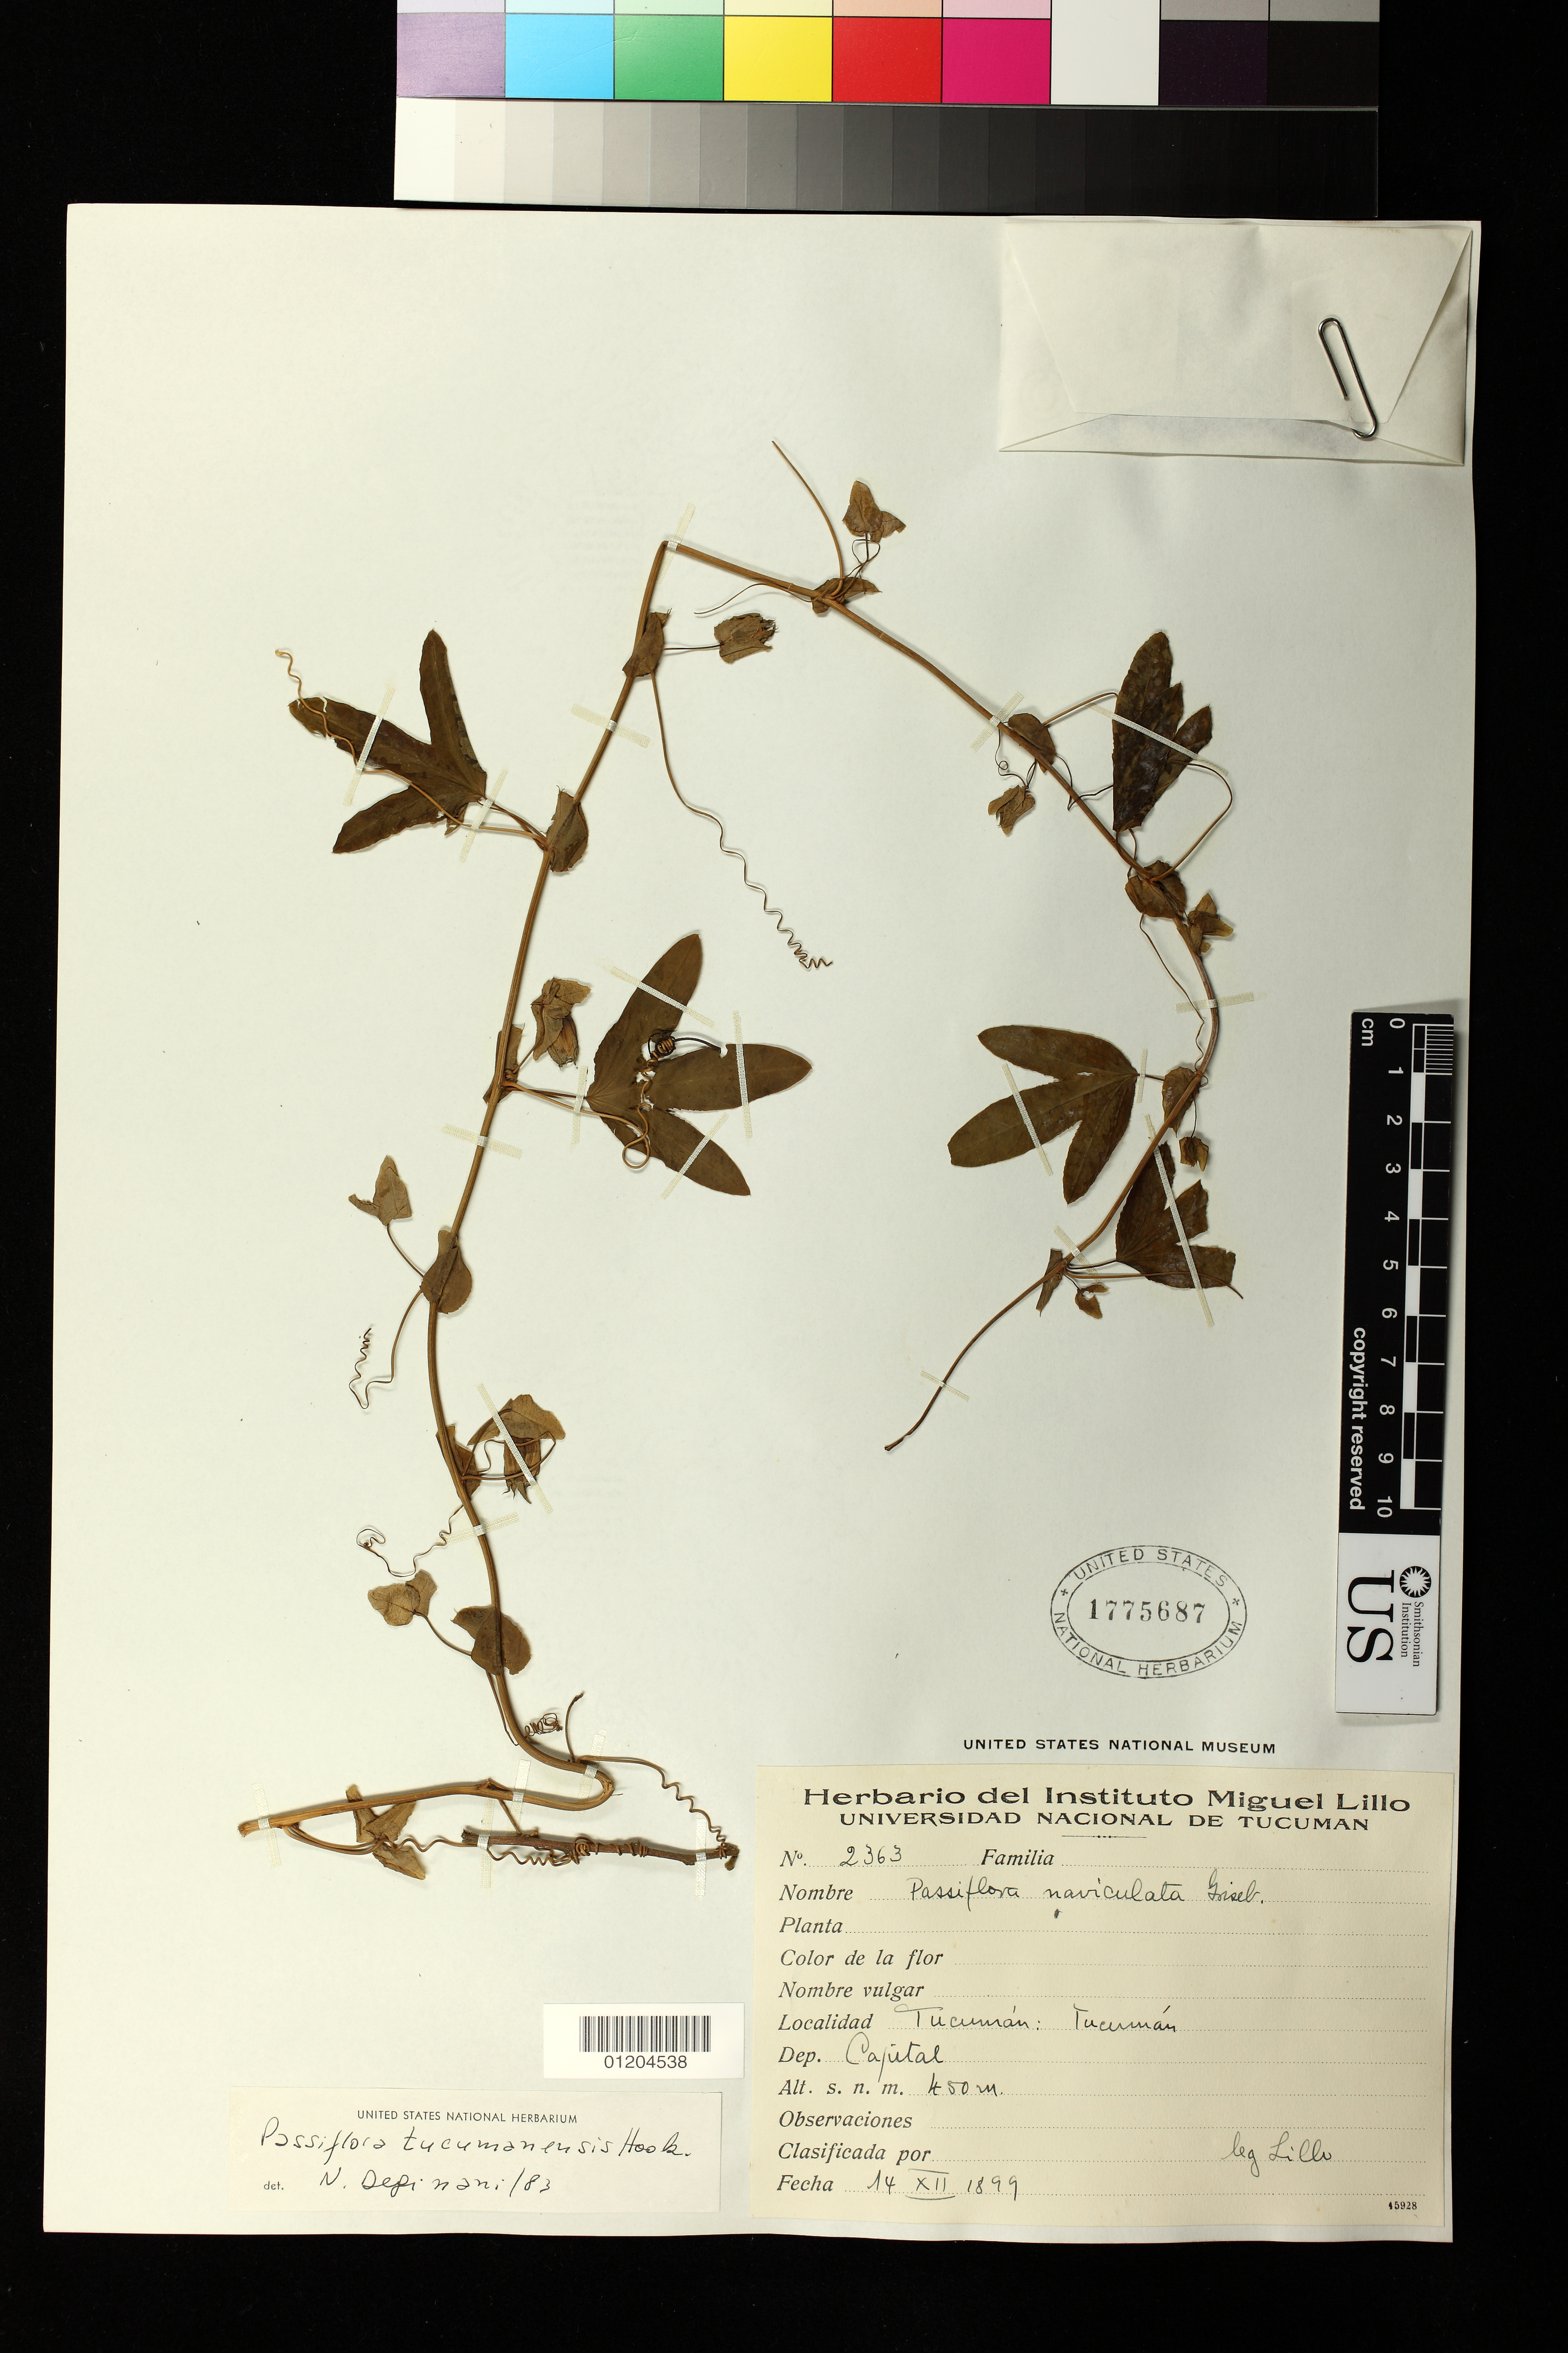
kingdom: Plantae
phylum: Tracheophyta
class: Magnoliopsida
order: Malpighiales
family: Passifloraceae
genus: Passiflora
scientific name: Passiflora tucumanensis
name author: Hook.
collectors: M. Lillo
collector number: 2363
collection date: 1899-12-14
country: Argentina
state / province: Tucuman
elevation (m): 450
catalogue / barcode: US 1775687